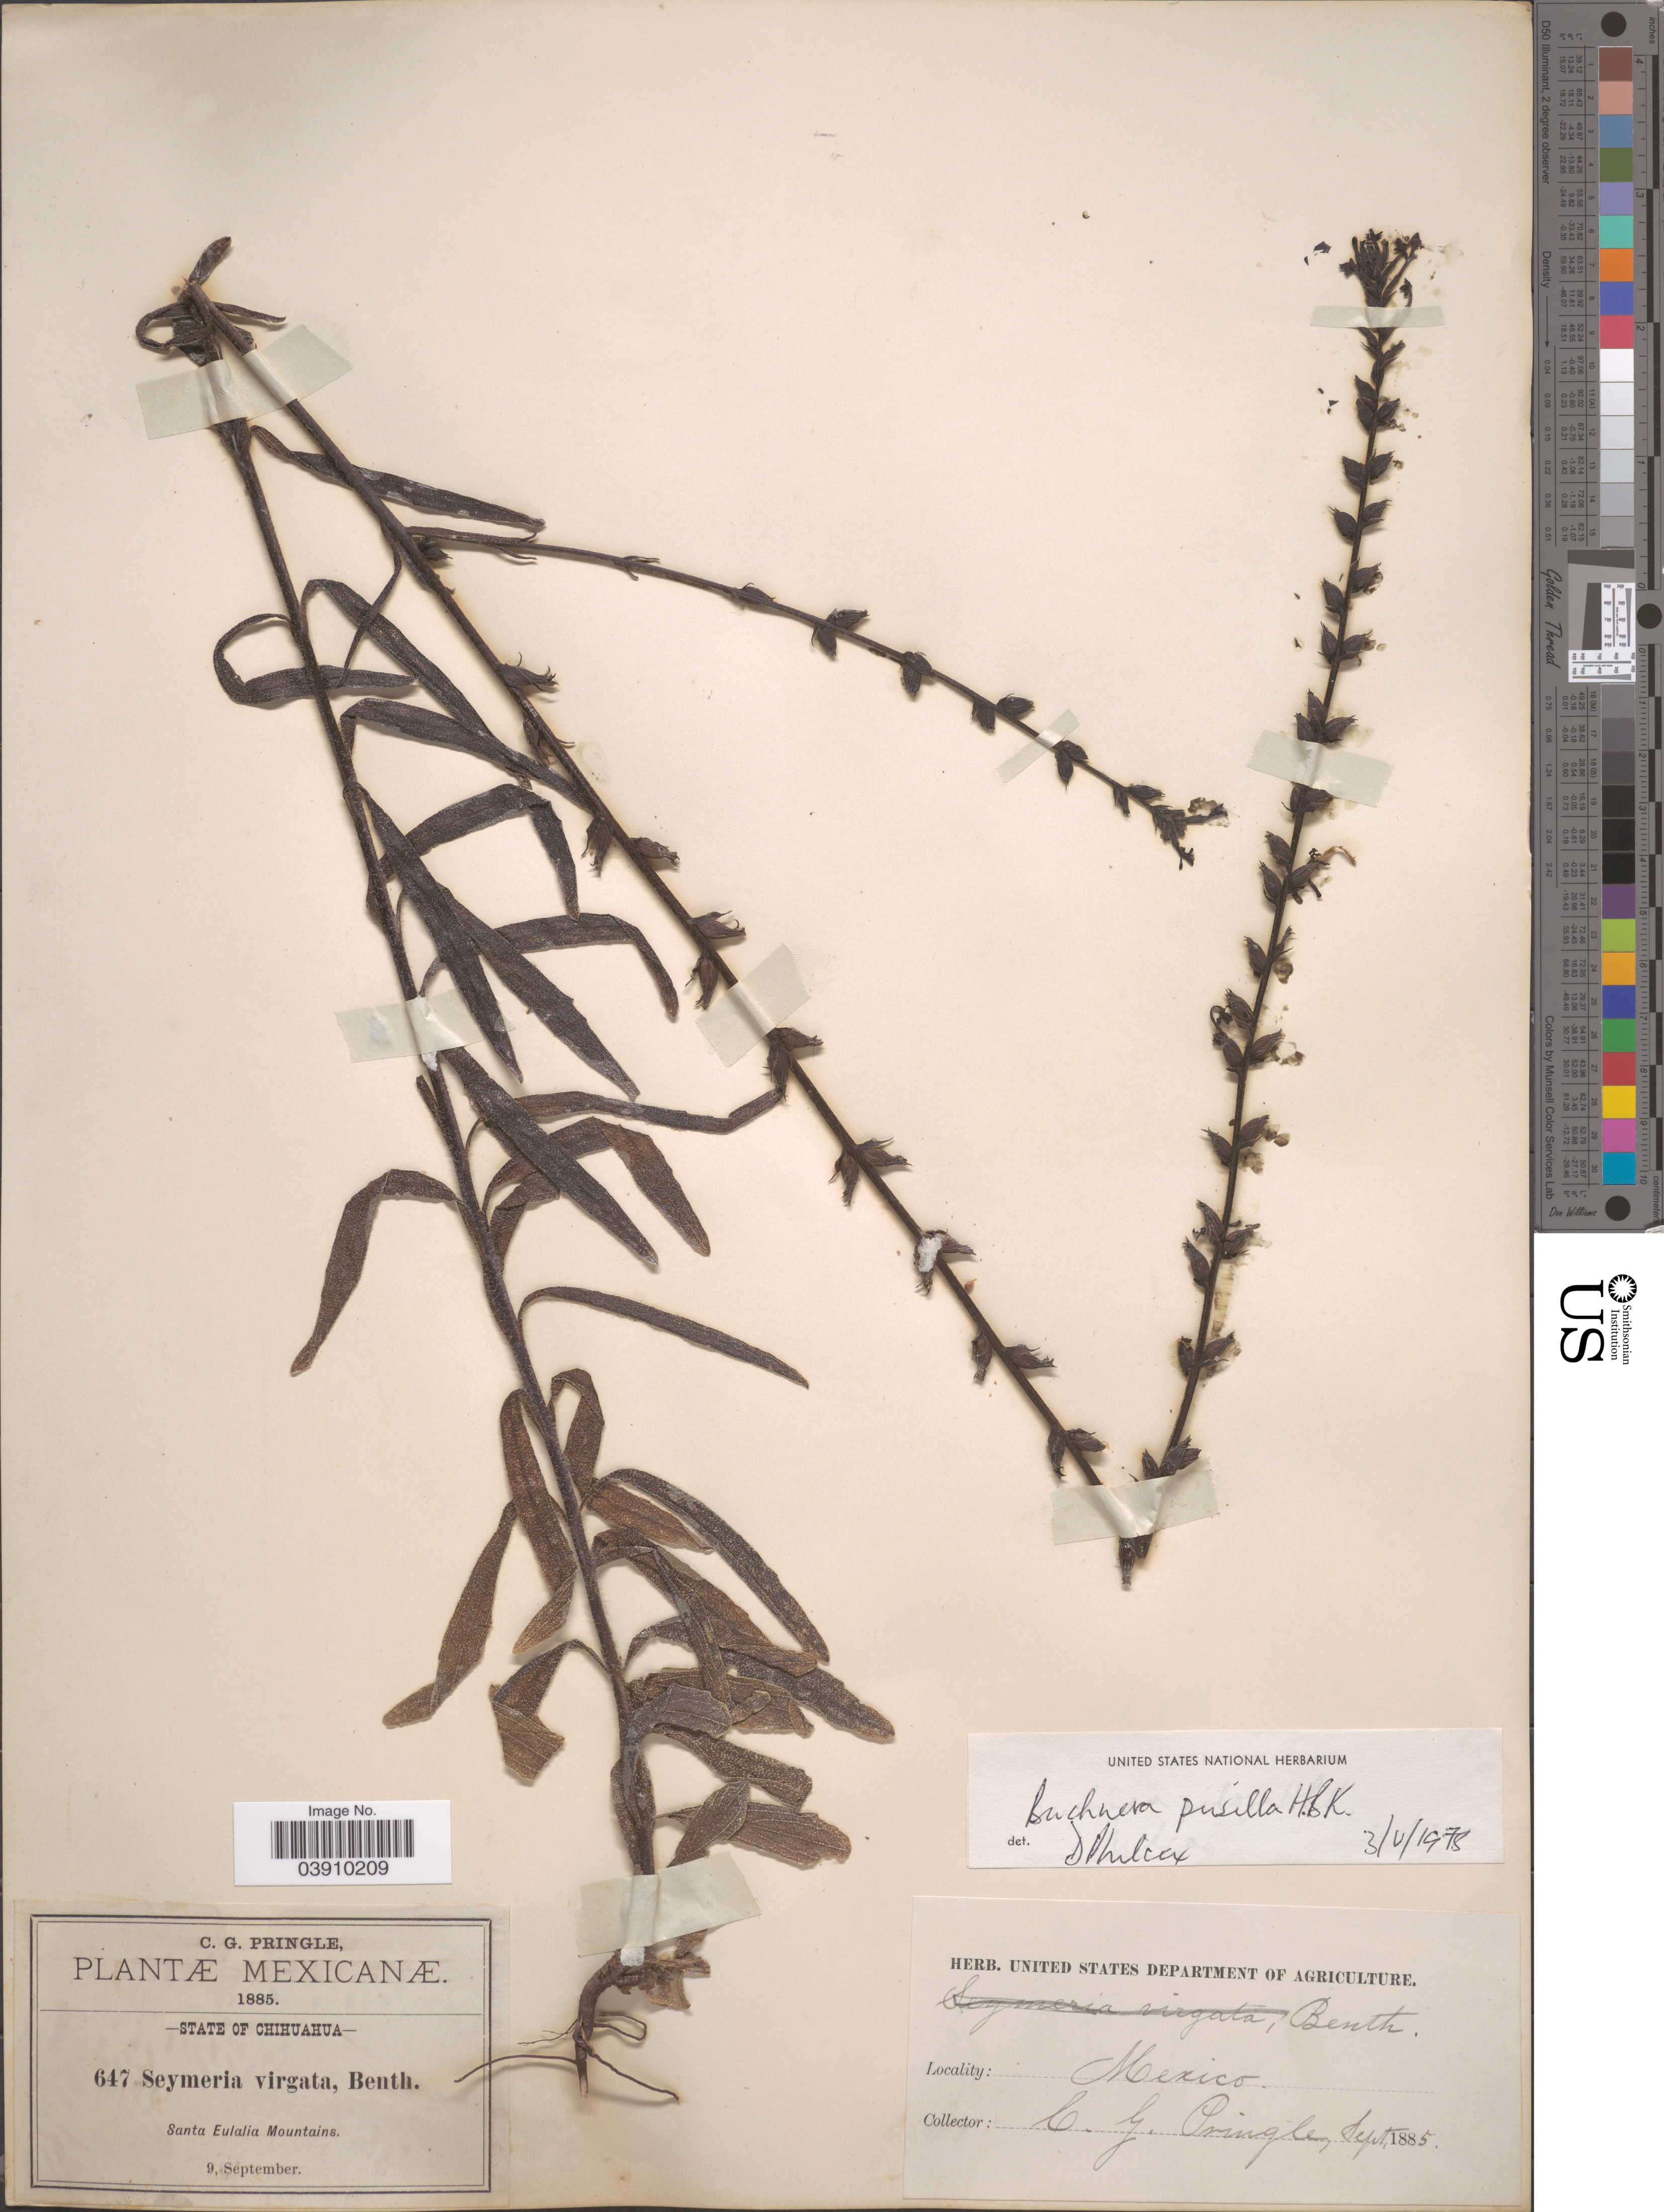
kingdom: Plantae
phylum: Tracheophyta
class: Magnoliopsida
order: Lamiales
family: Orobanchaceae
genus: Buchnera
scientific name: Buchnera pusilla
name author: Kunth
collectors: C. G. Pringle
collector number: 647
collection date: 1885-09-09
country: Mexico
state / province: Chihuahua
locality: Santa Eulalia Mountains.